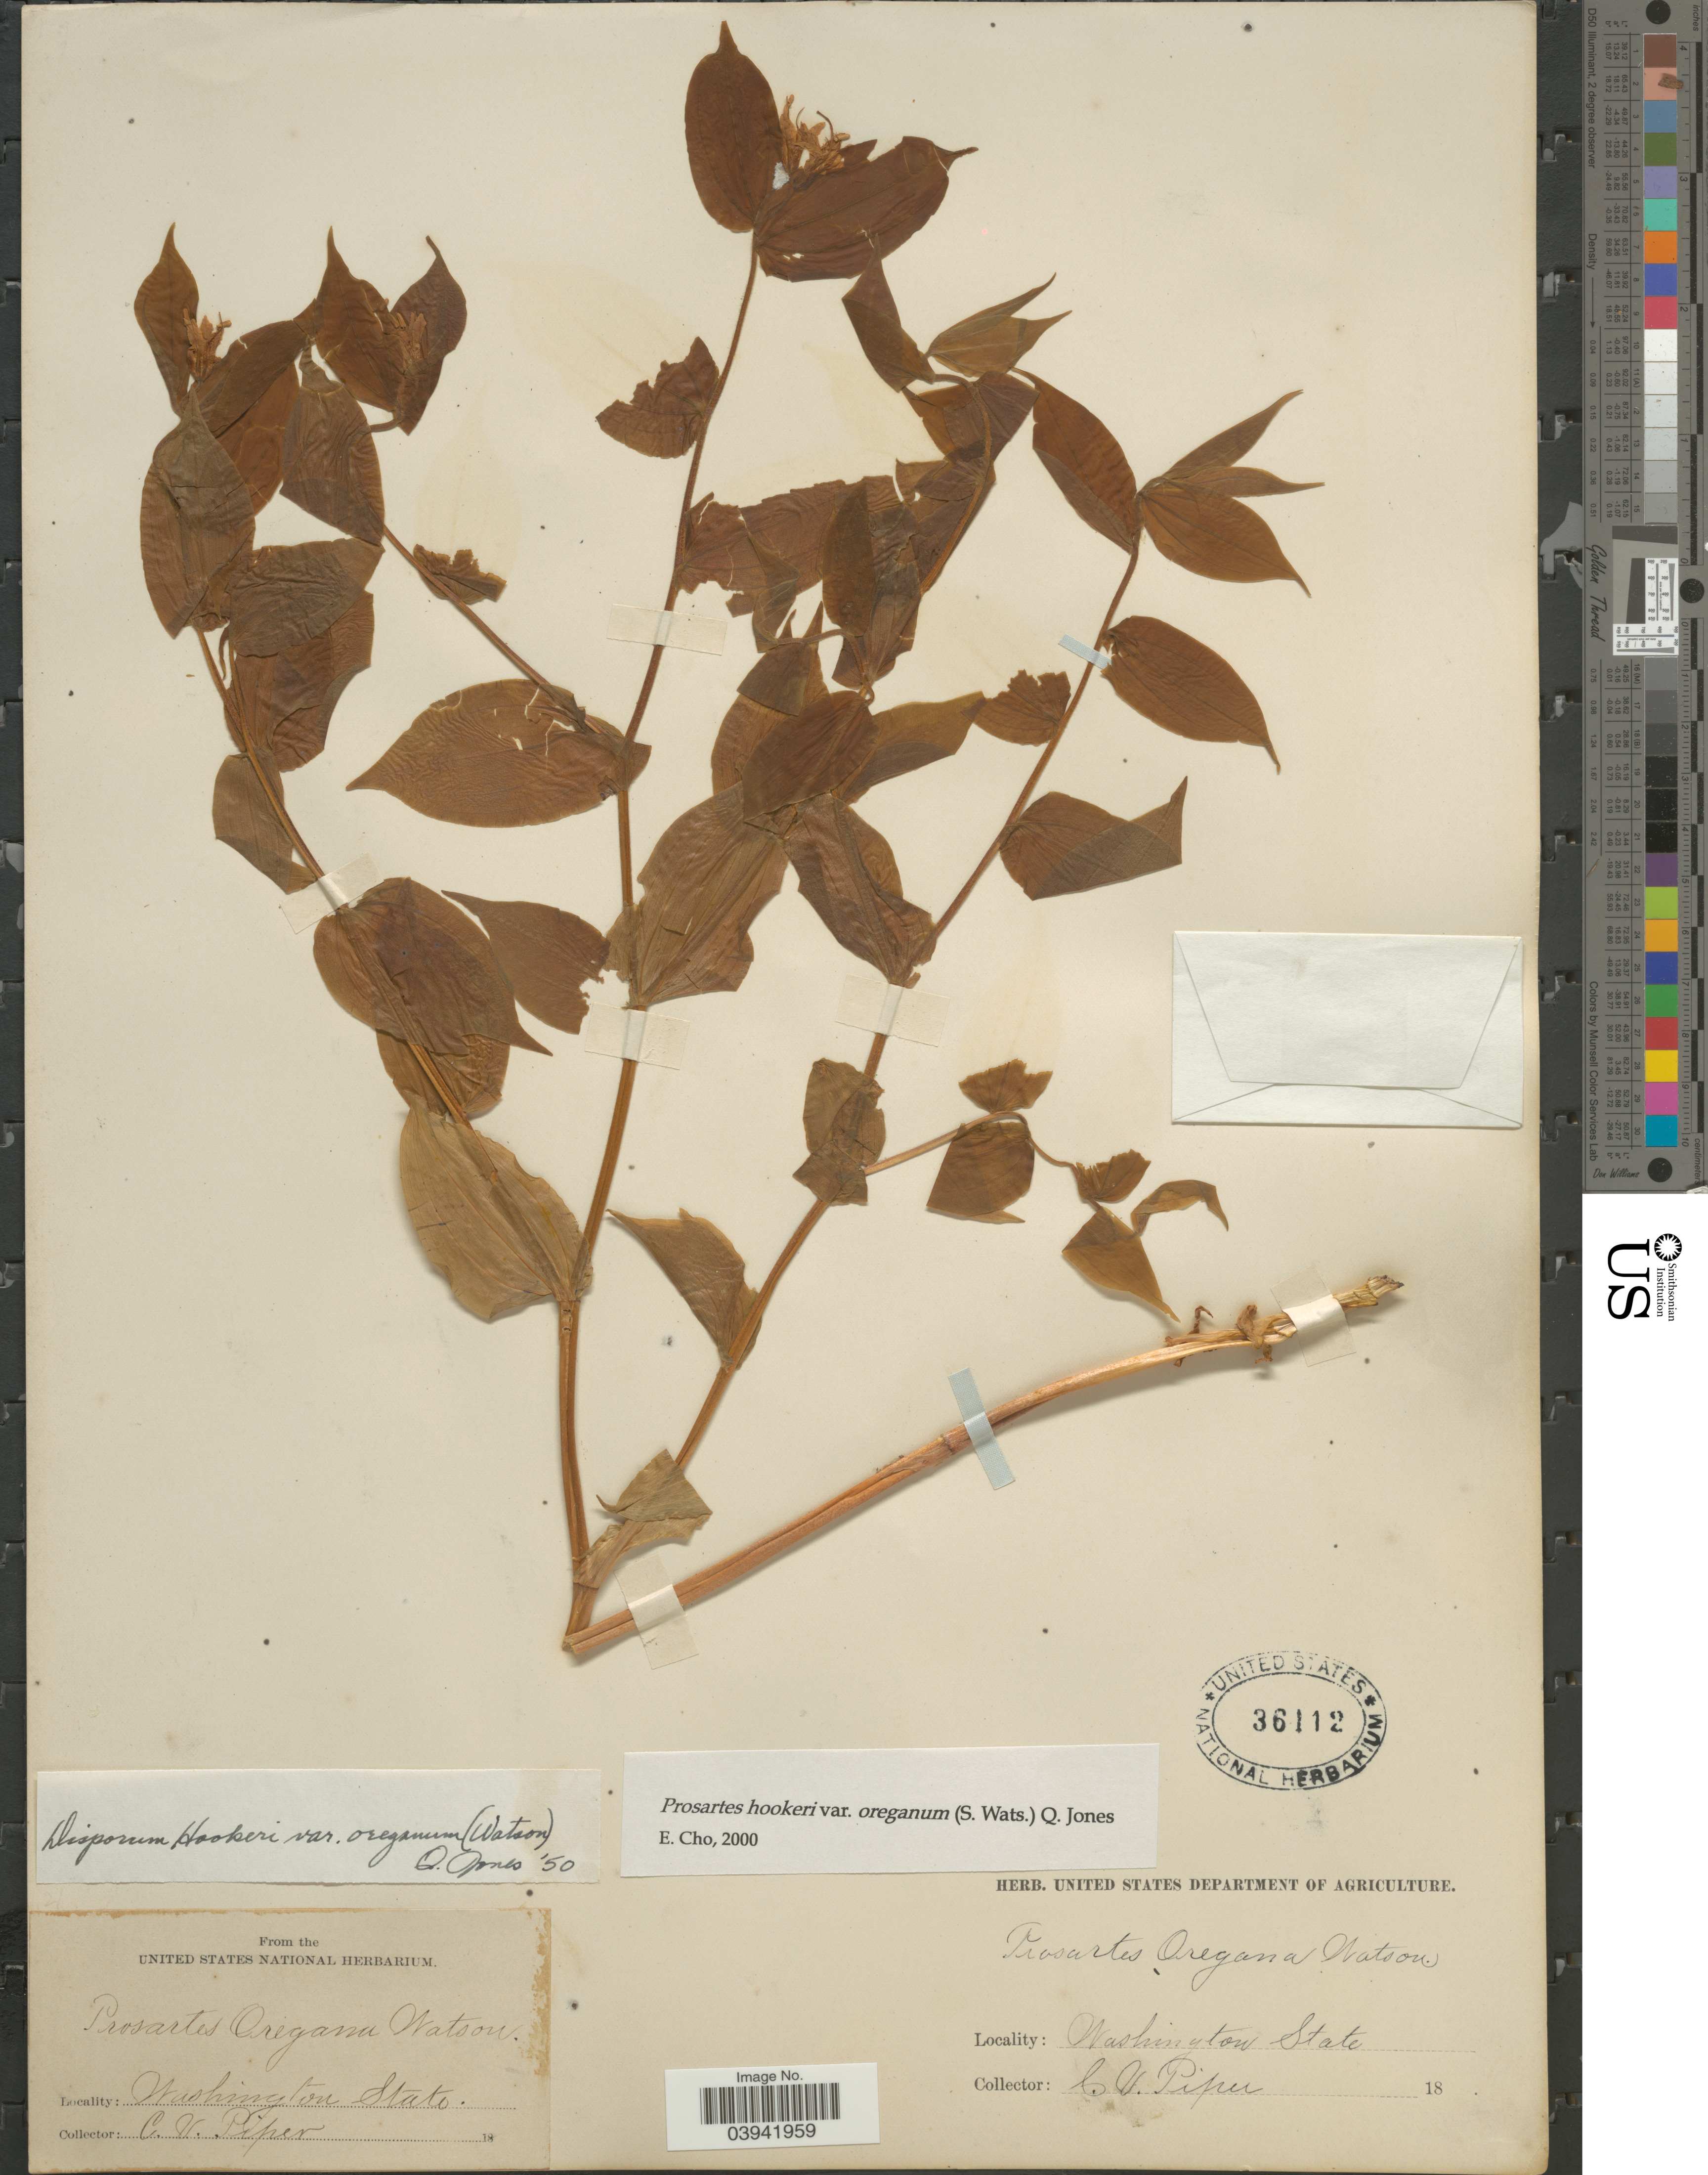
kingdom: Plantae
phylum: Tracheophyta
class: Liliopsida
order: Liliales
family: Liliaceae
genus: Prosartes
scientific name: Prosartes hookeri var. oregana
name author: (S. Watson) Kartesz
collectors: C. V. Piper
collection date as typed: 18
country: United States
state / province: Washington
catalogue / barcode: US 36112